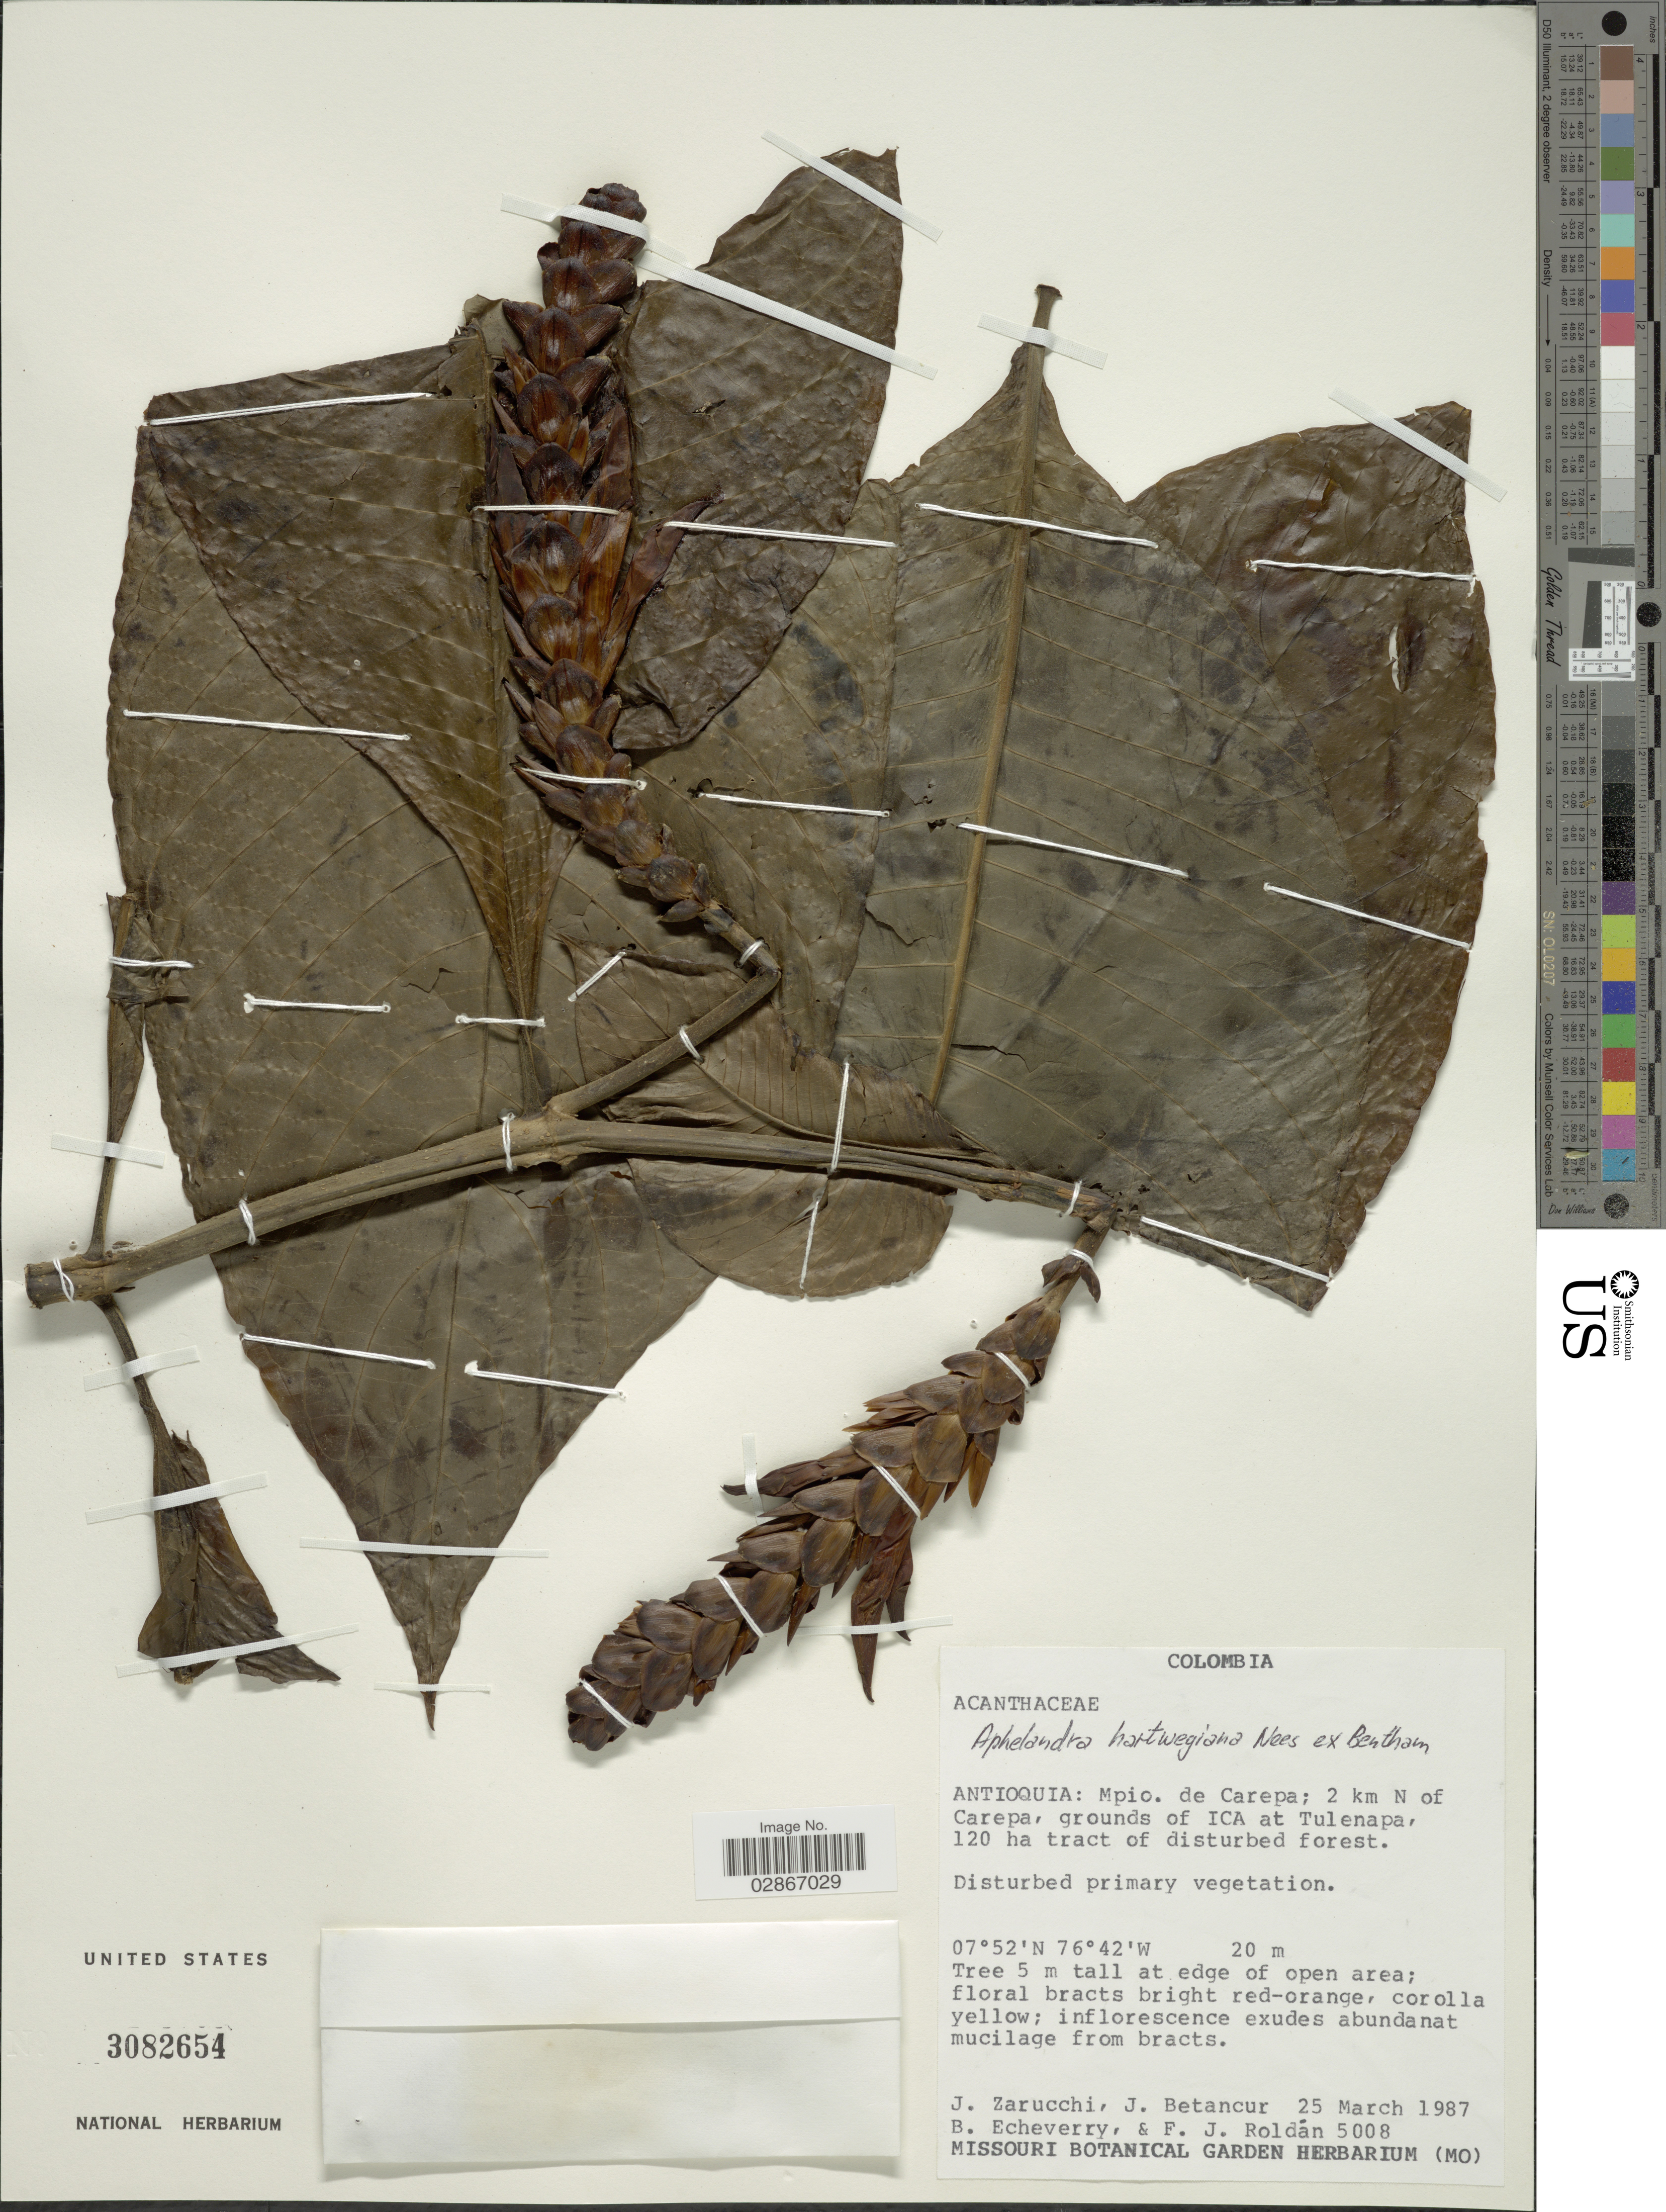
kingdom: Plantae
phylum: Tracheophyta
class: Magnoliopsida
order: Lamiales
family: Acanthaceae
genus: Aphelandra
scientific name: Aphelandra hartwegiana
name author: Nees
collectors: J. L. Zarucchi, J. Betancur, B. Echeverry & F. J. Roldán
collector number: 5008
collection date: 1987-03-25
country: Colombia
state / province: Antioquia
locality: Mpio. de Carepa; 2 km N of Carepa, grounds of ICA at Tulenapa.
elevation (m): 20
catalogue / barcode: US 3082654